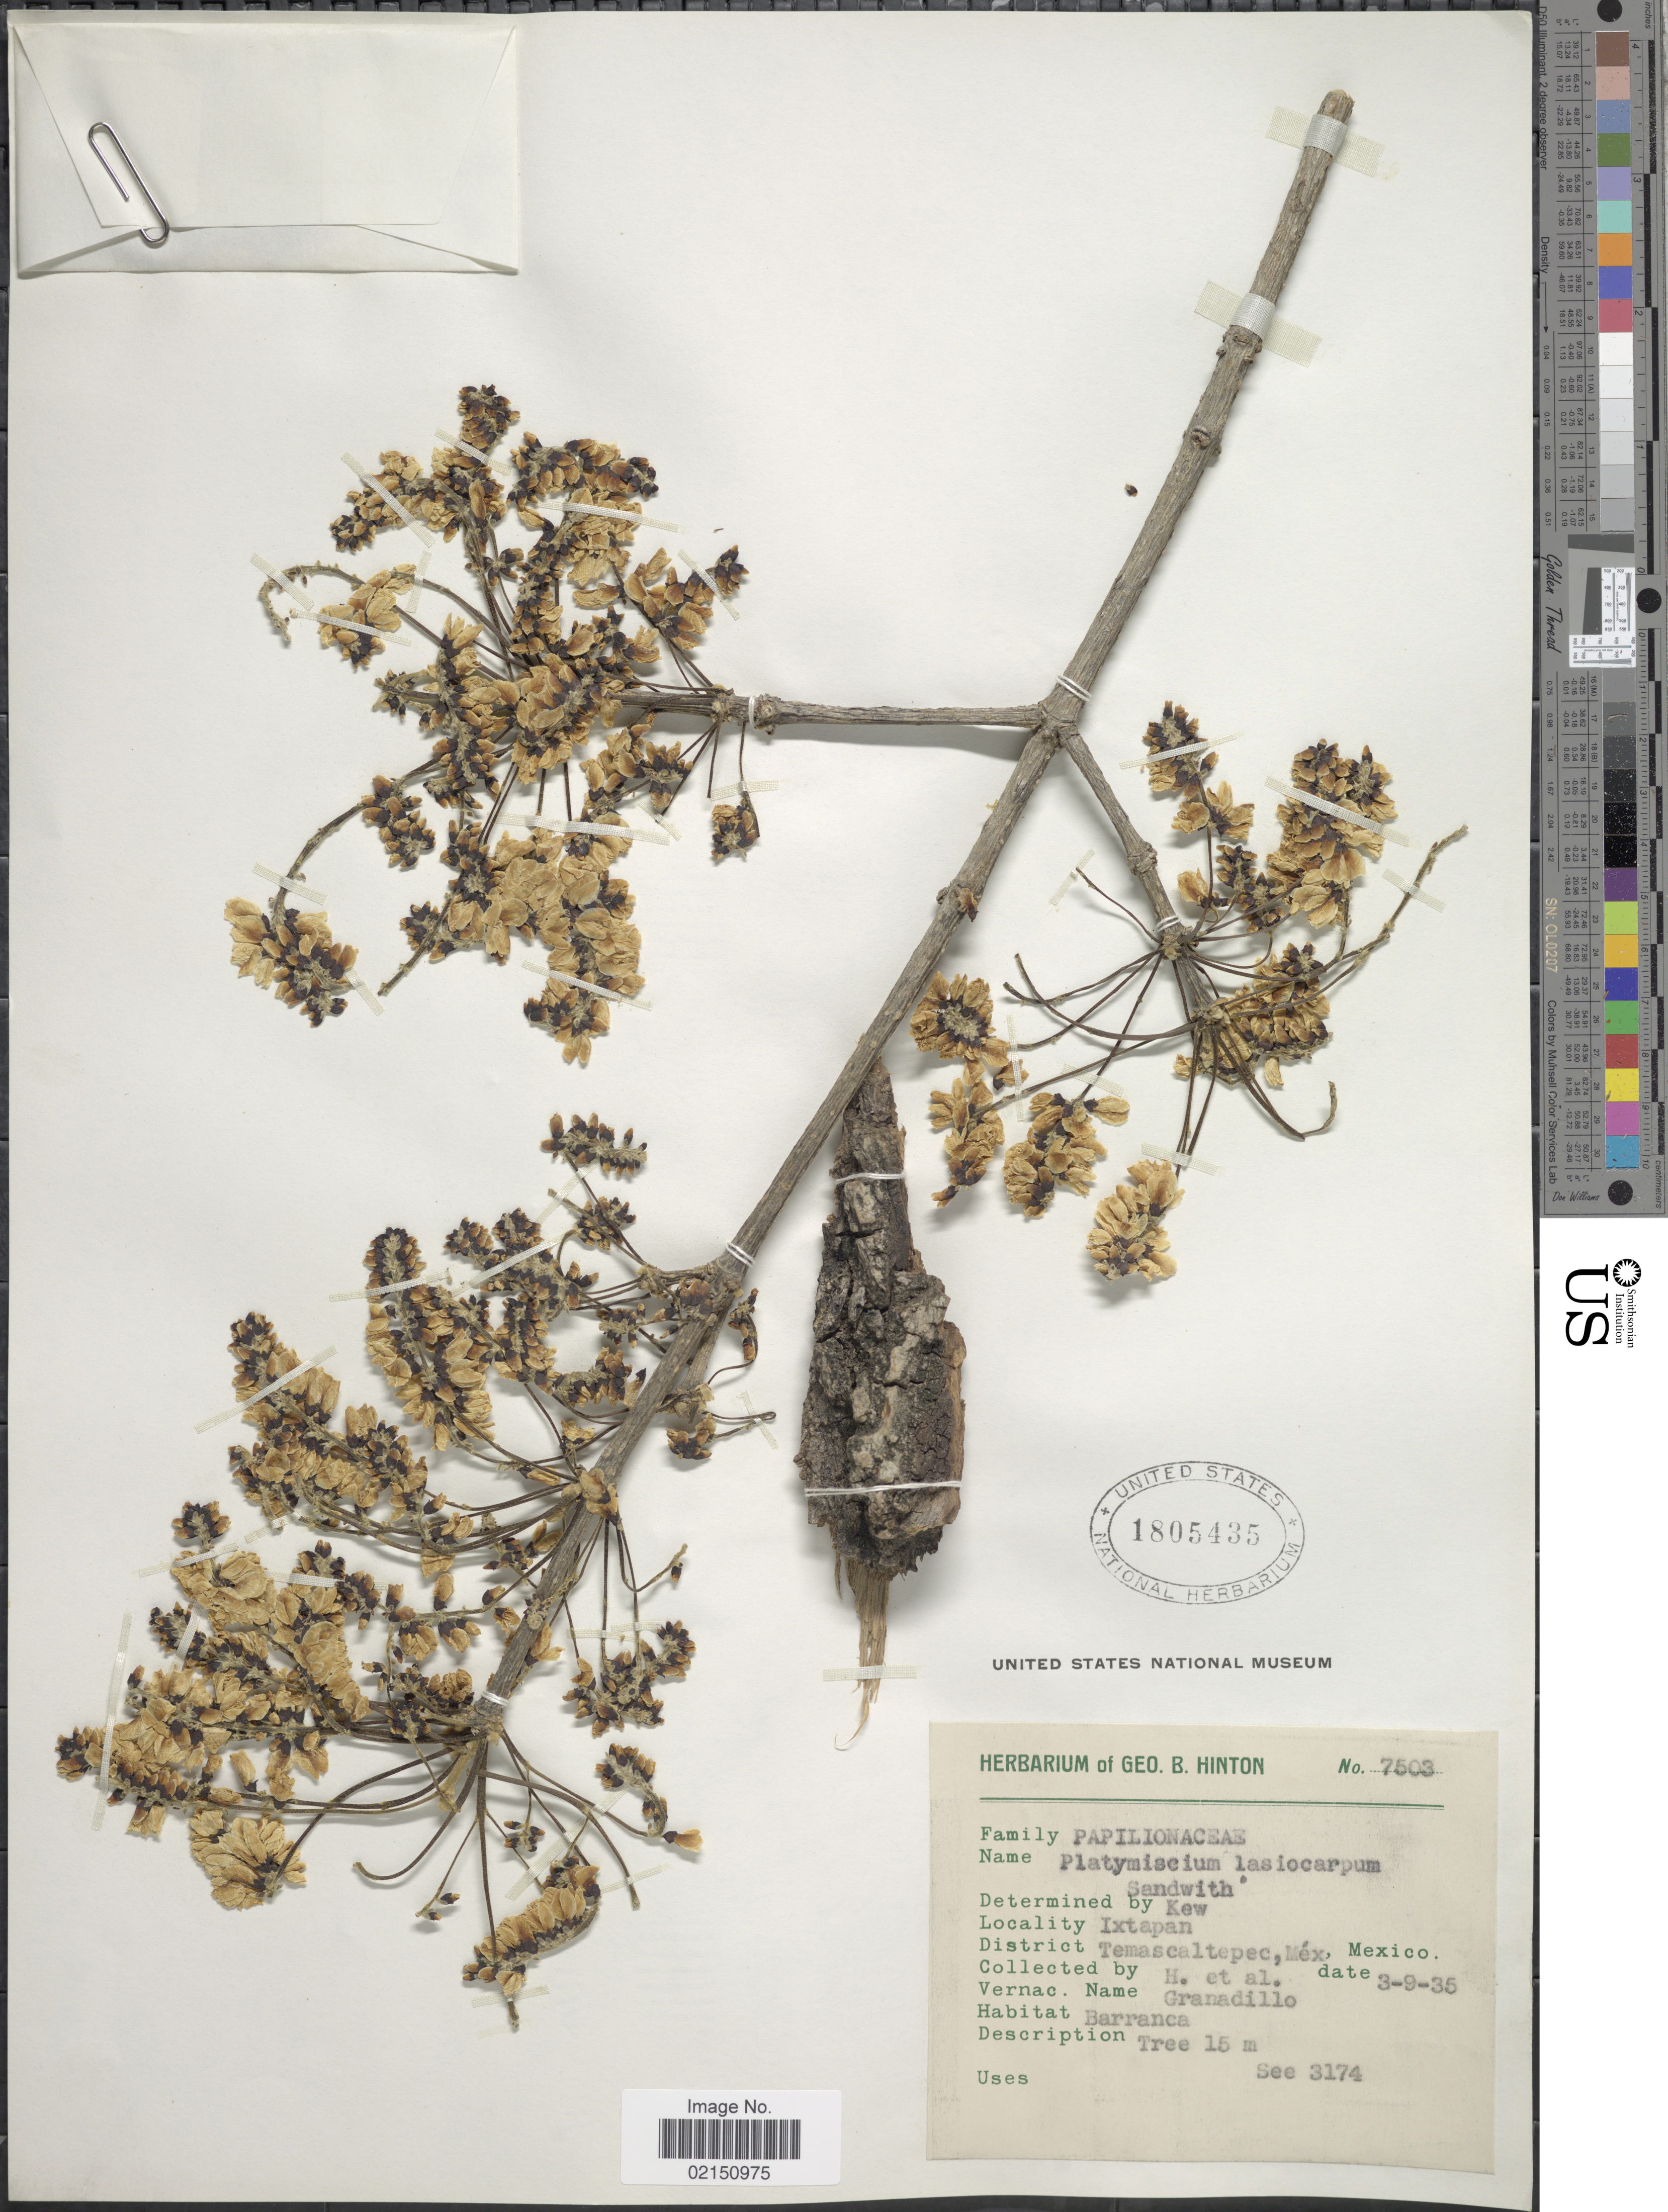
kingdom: Plantae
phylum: Tracheophyta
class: Magnoliopsida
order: Fabales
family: Fabaceae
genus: Platymiscium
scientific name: Platymiscium lasiocarpum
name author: Sandwith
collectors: G. B. Hinton & et al.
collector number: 7503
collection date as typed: Transcribed d/m/y: 9/3/35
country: Mexico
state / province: México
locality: Ixtapan, District Temascaltepec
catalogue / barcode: US 1805435